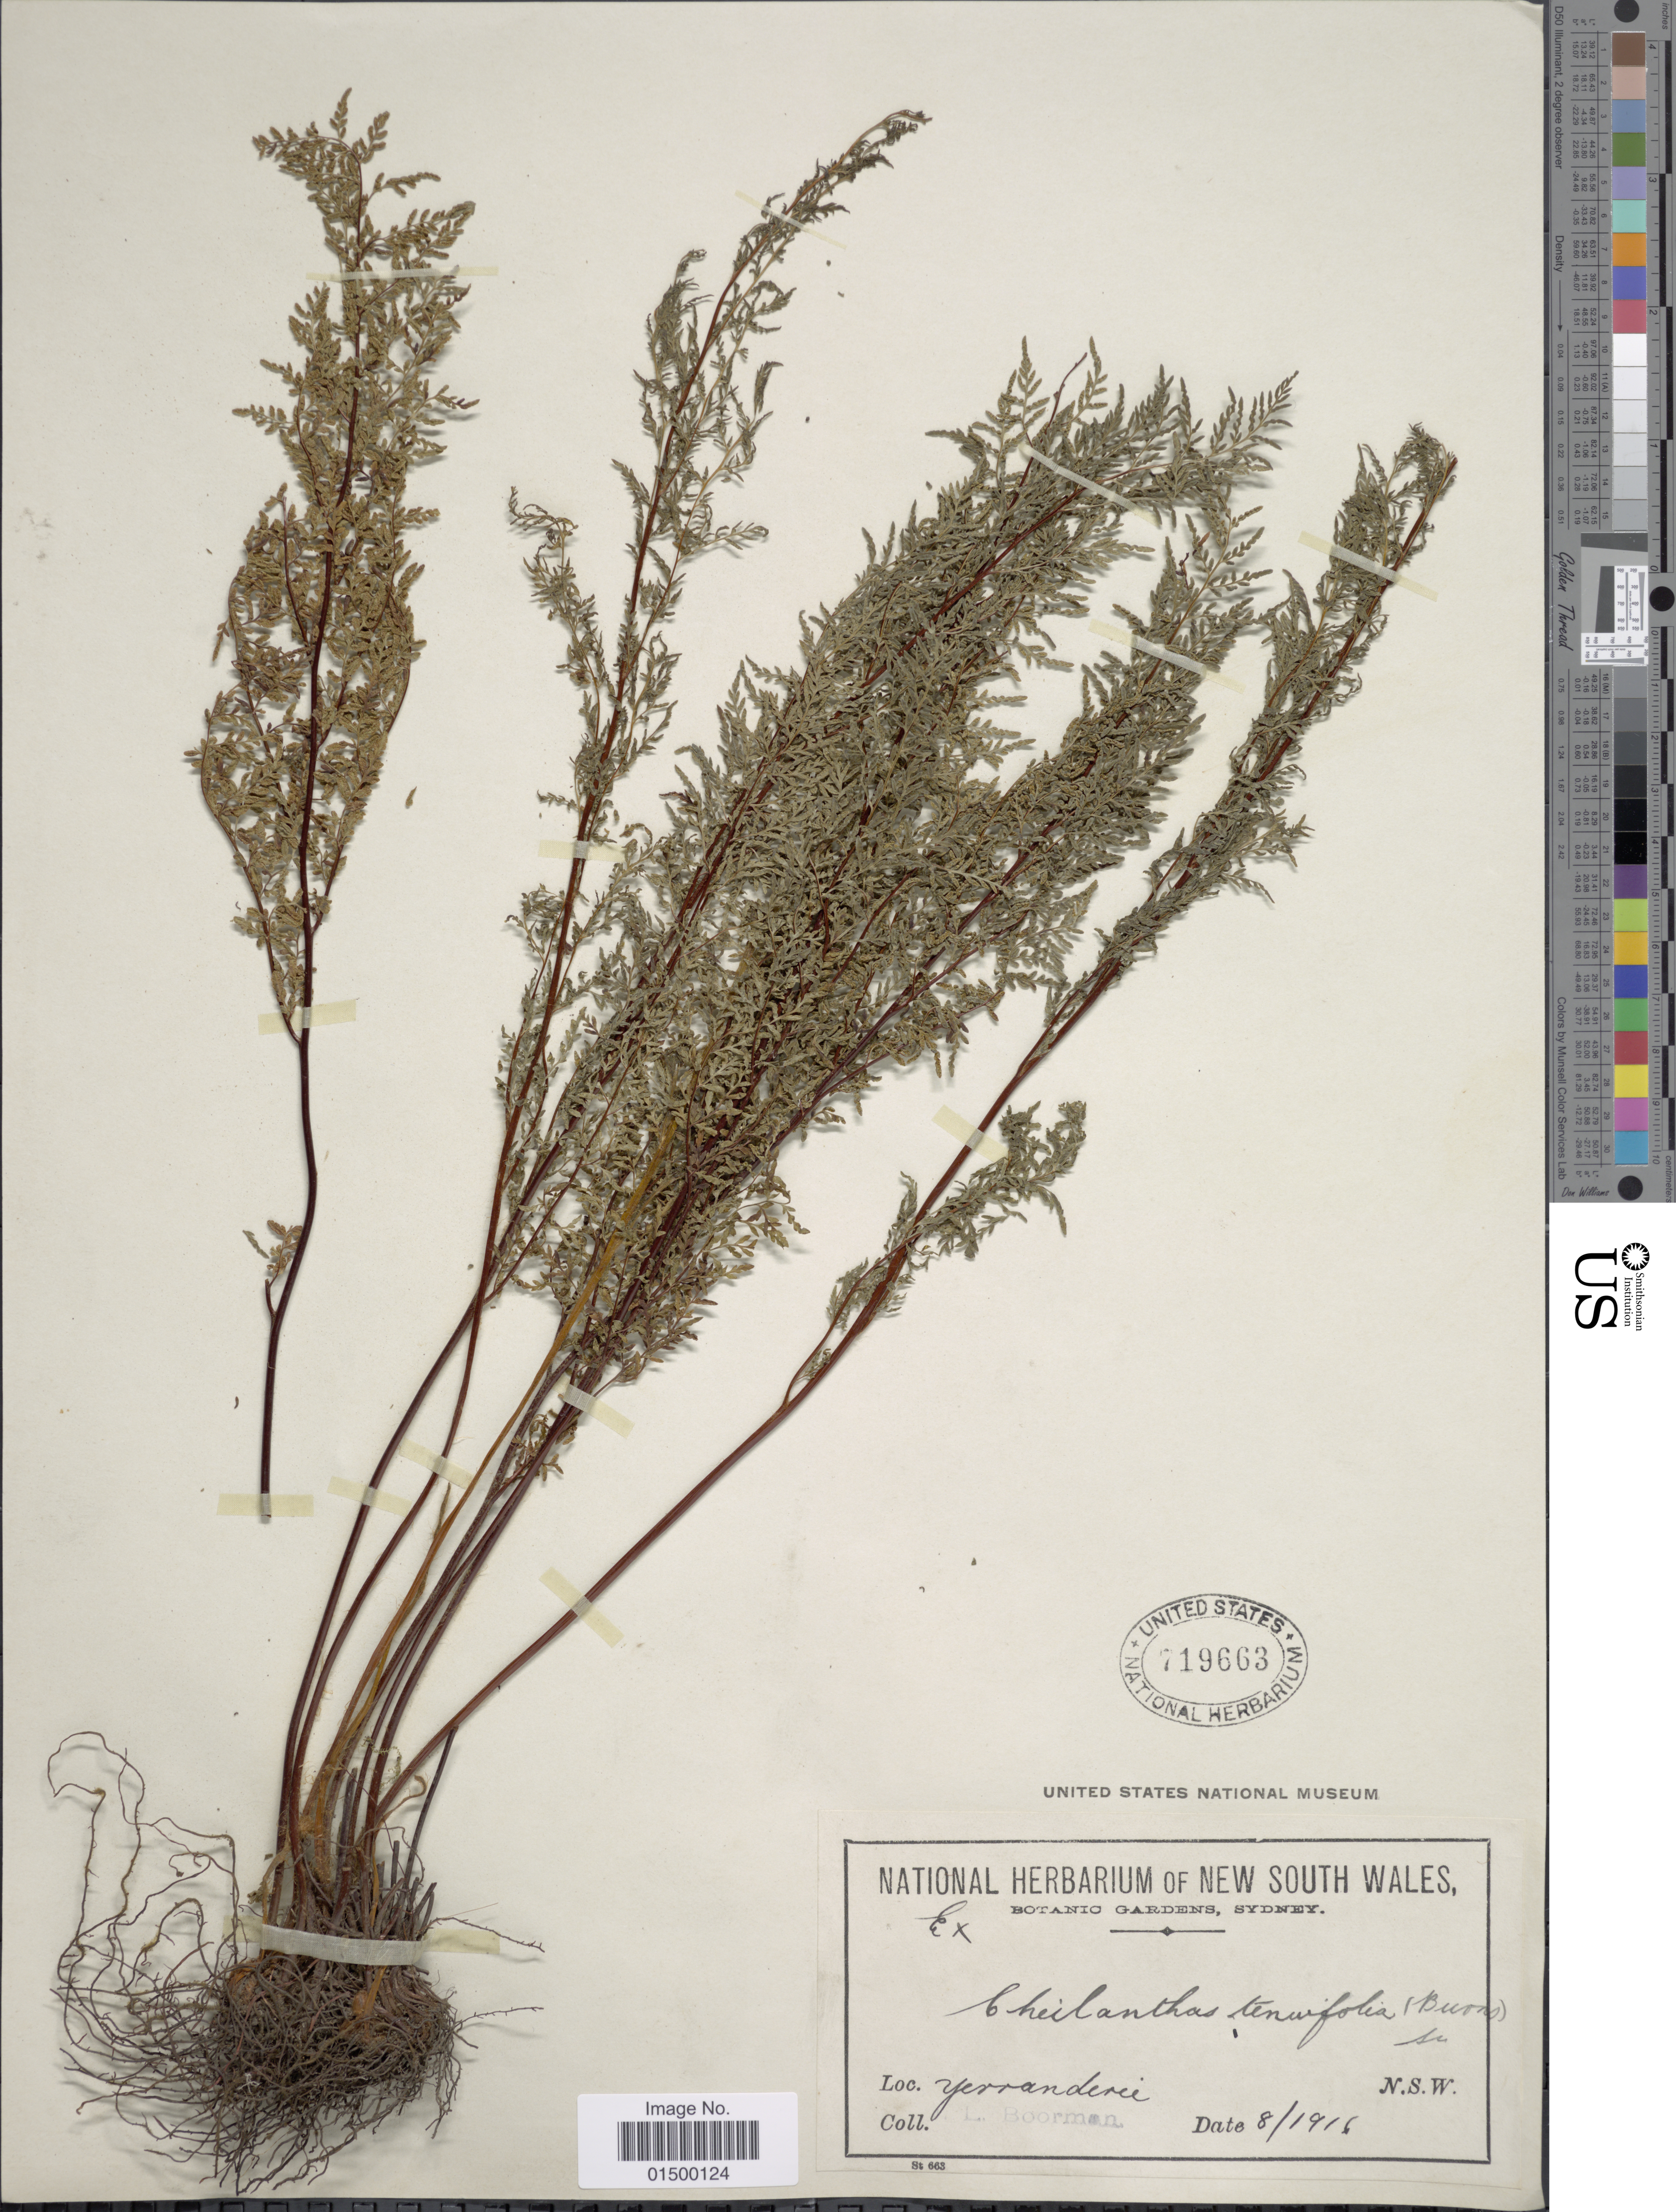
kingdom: Plantae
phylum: Tracheophyta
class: Polypodiopsida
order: Polypodiales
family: Pteridaceae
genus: Cheilanthes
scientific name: Cheilanthes tenuifolia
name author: (Burm. f.) Sw.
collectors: J. Boorman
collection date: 1916-08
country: Australia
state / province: New South Wales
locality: Yerranderie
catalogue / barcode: US 719663